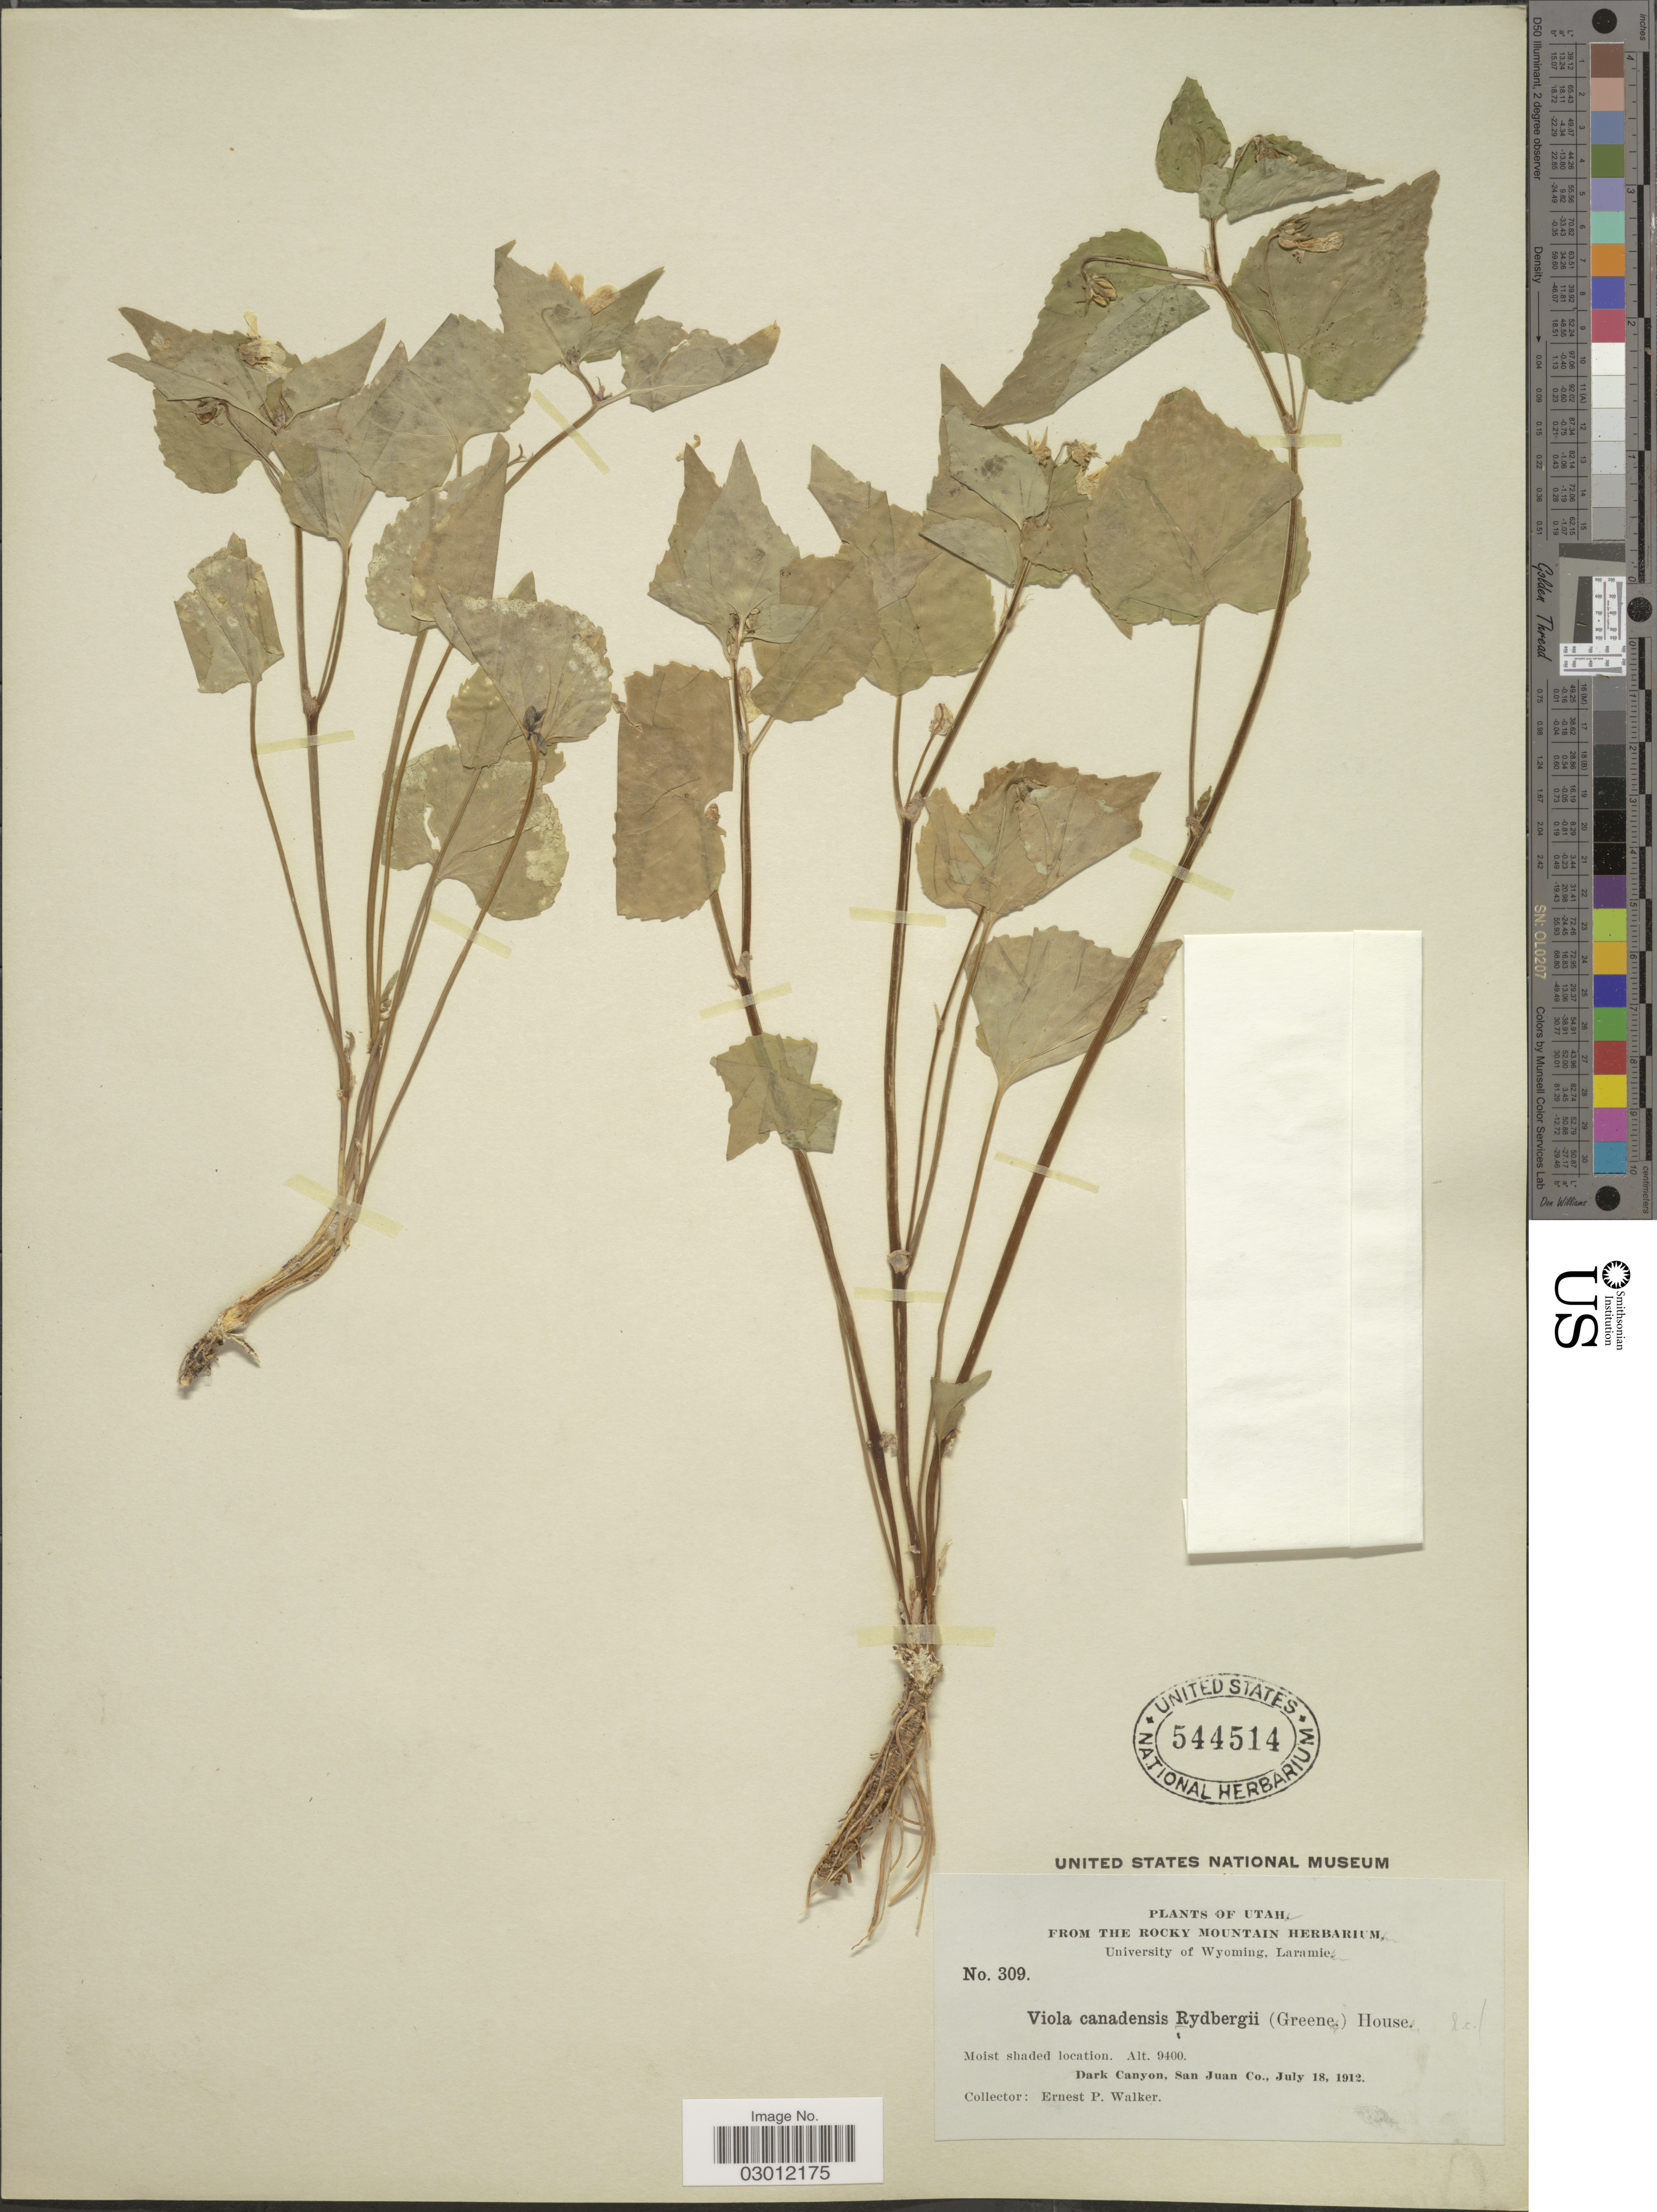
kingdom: Plantae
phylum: Tracheophyta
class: Magnoliopsida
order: Malpighiales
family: Violaceae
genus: Viola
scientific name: Viola canadensis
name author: L.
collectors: E. P. Walker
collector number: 309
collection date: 1912-07-18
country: United States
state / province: Utah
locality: Dark Canyon, San Juan Co.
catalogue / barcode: US 544514